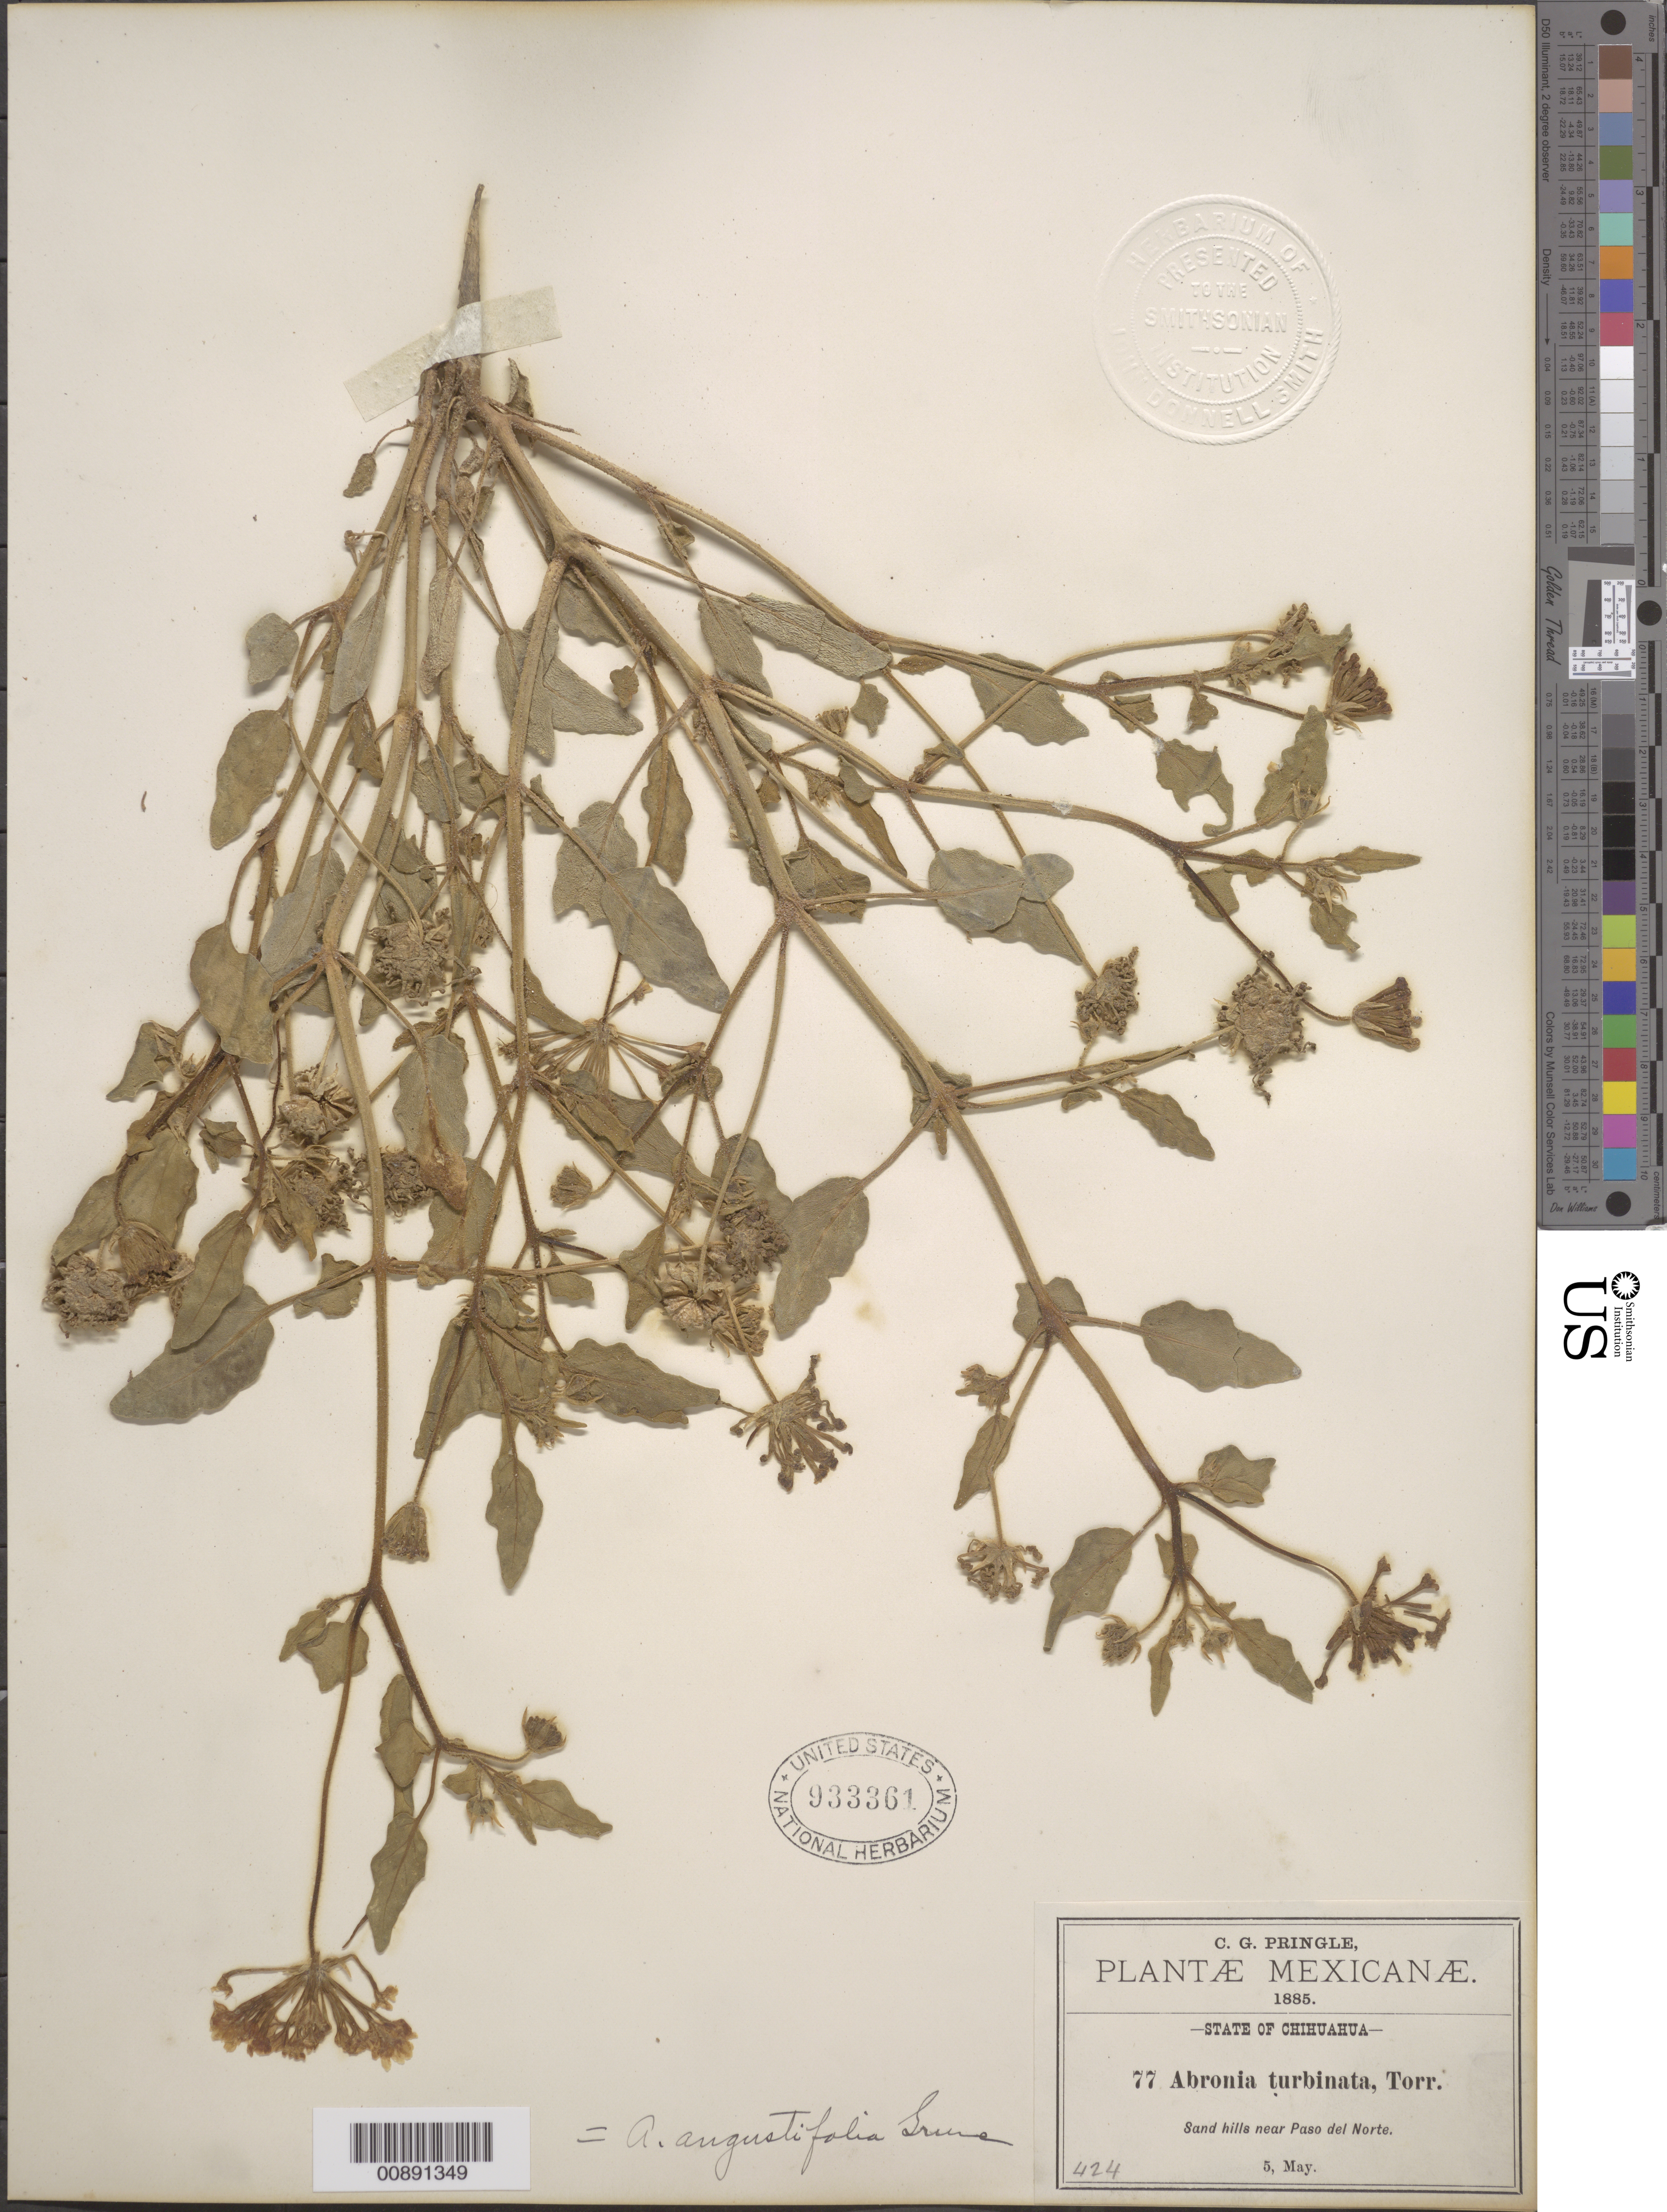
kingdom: Plantae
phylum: Tracheophyta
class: Magnoliopsida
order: Caryophyllales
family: Nyctaginaceae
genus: Abronia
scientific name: Abronia angustifolia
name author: Greene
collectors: C. G. Pringle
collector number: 77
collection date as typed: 05 May 1885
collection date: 1885-05-05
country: Mexico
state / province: Chihuahua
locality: Near Paso del Norte, Chihuahua.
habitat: Sand hills.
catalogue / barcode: US 933361